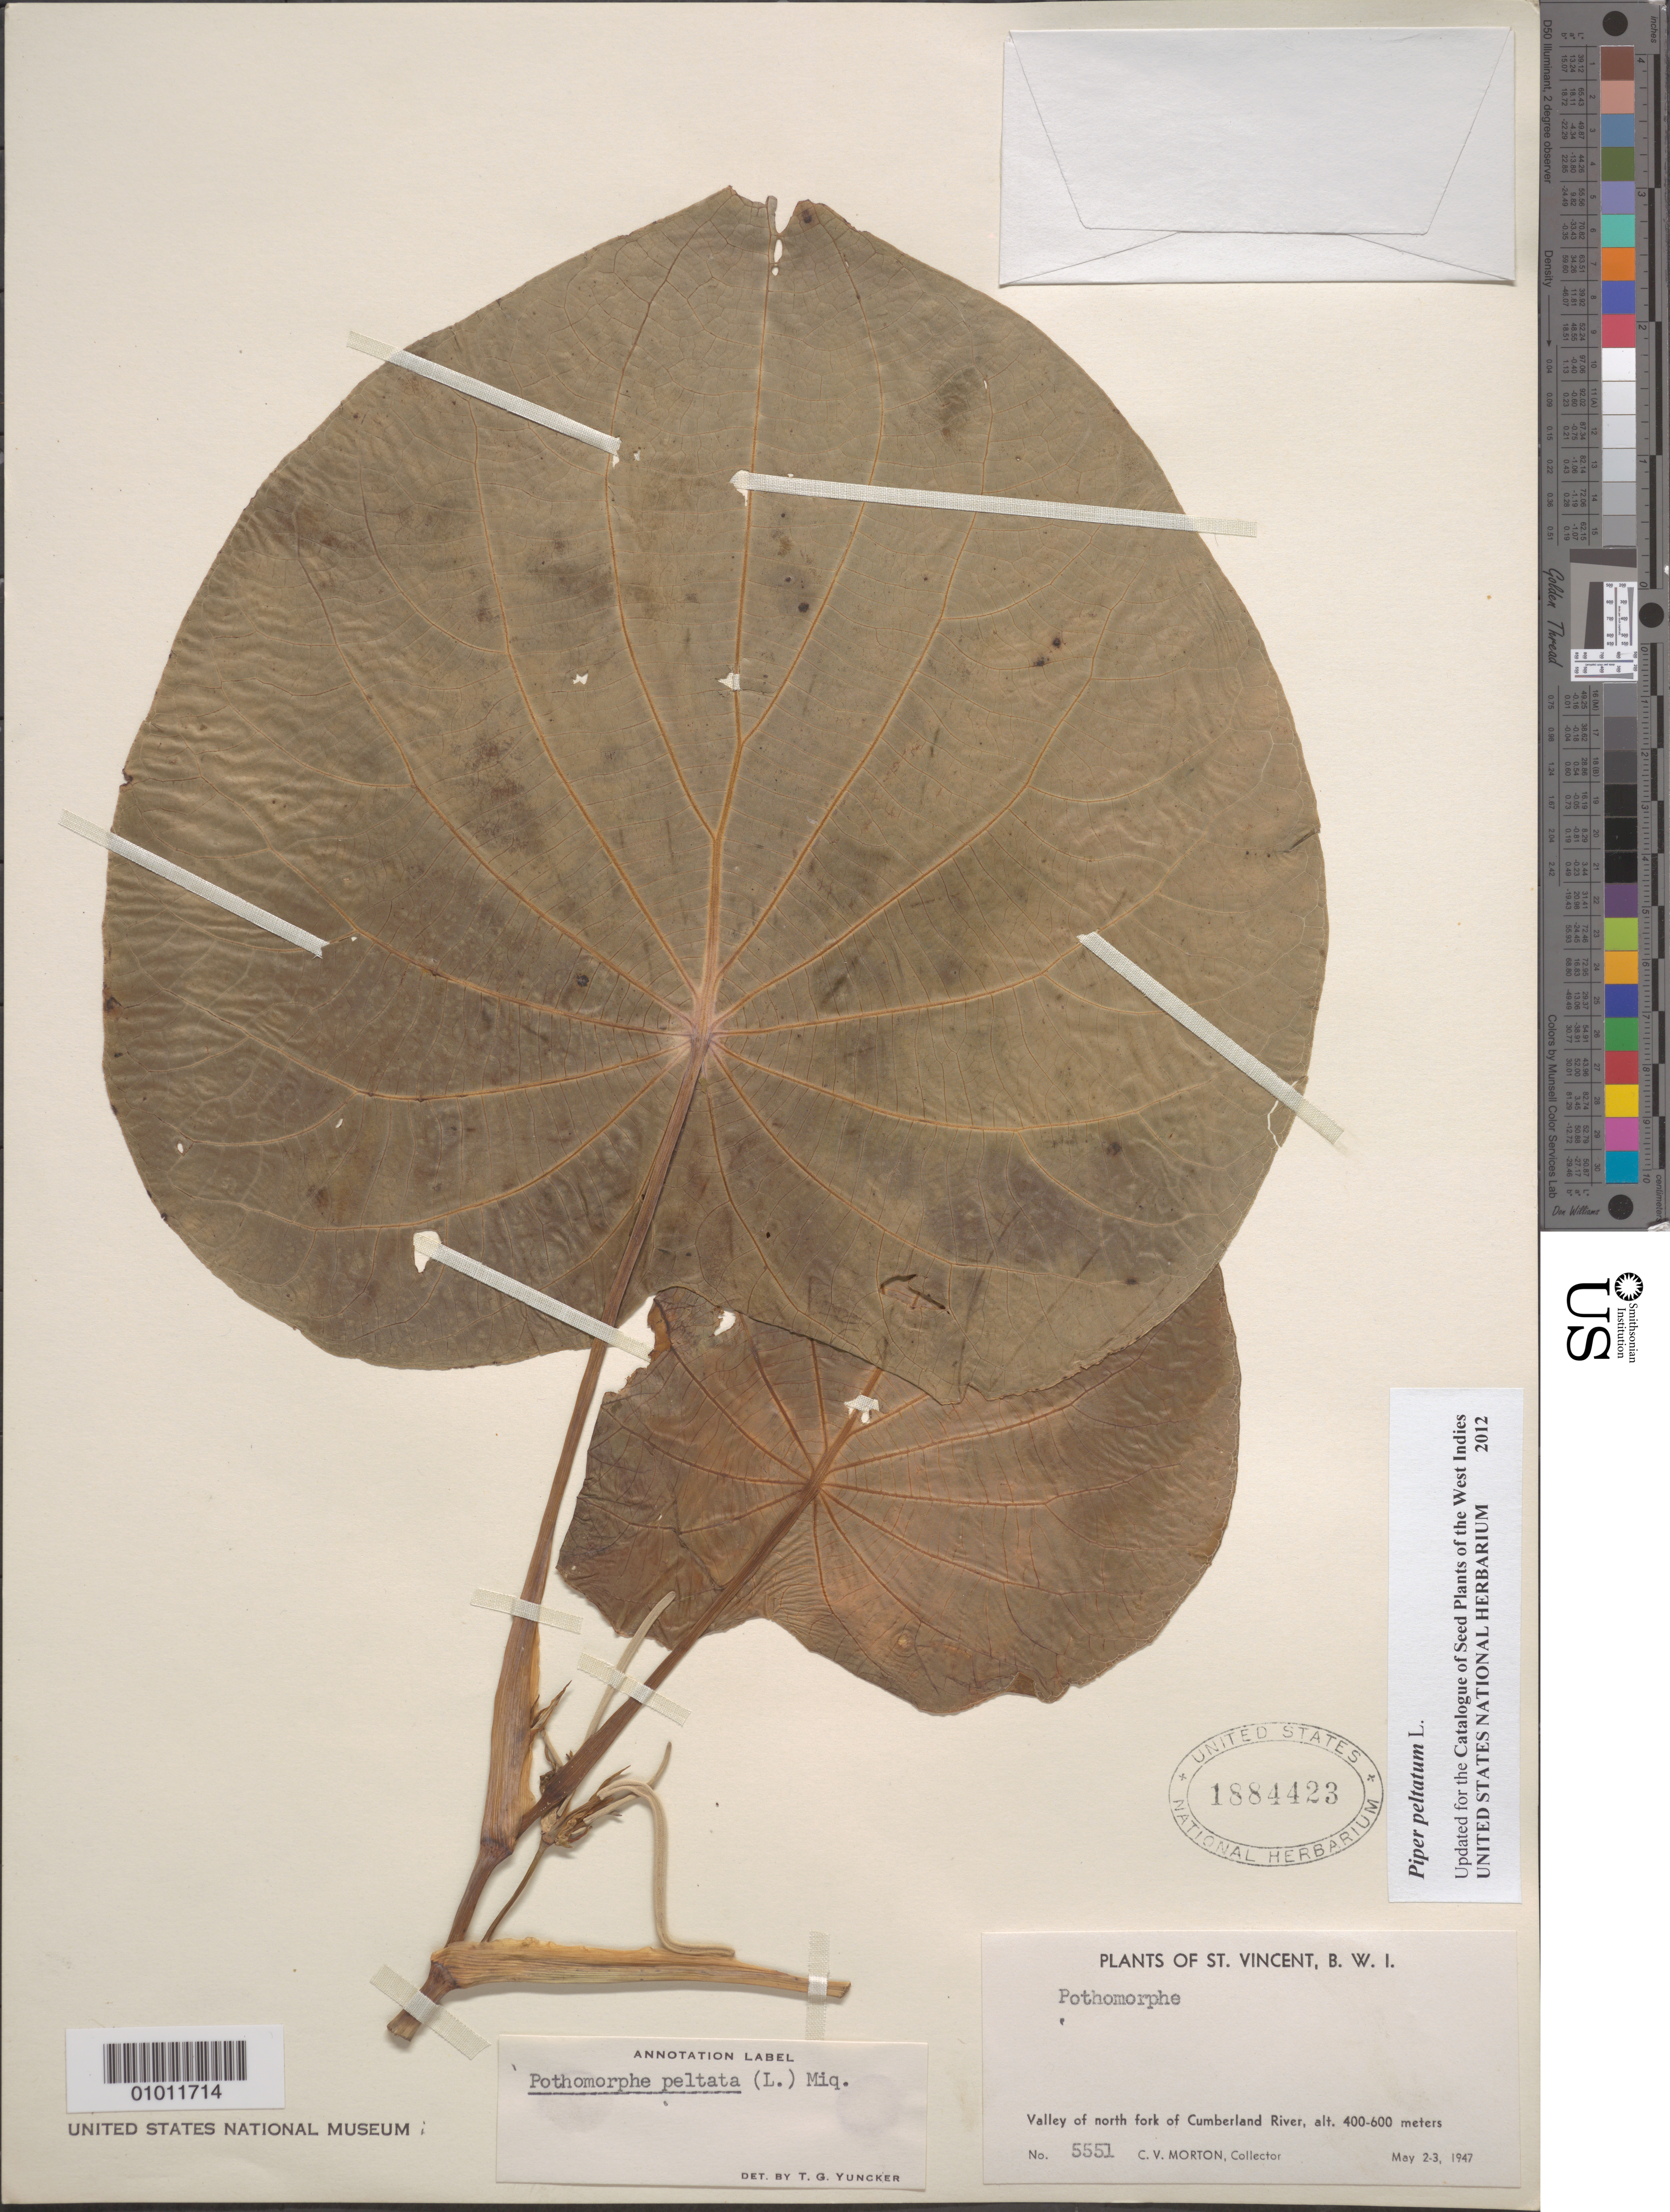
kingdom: Plantae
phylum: Tracheophyta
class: Magnoliopsida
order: Piperales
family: Piperaceae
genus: Piper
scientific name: Piper peltatum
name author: L.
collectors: C. V. Morton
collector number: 5551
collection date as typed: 02 May 1947 to 03 May 1947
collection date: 1947-05-02/1947-05-03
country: St. Vincent - Grenadines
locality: Valley of N fork of Cumberland River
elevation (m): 400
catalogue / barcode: US 1884423